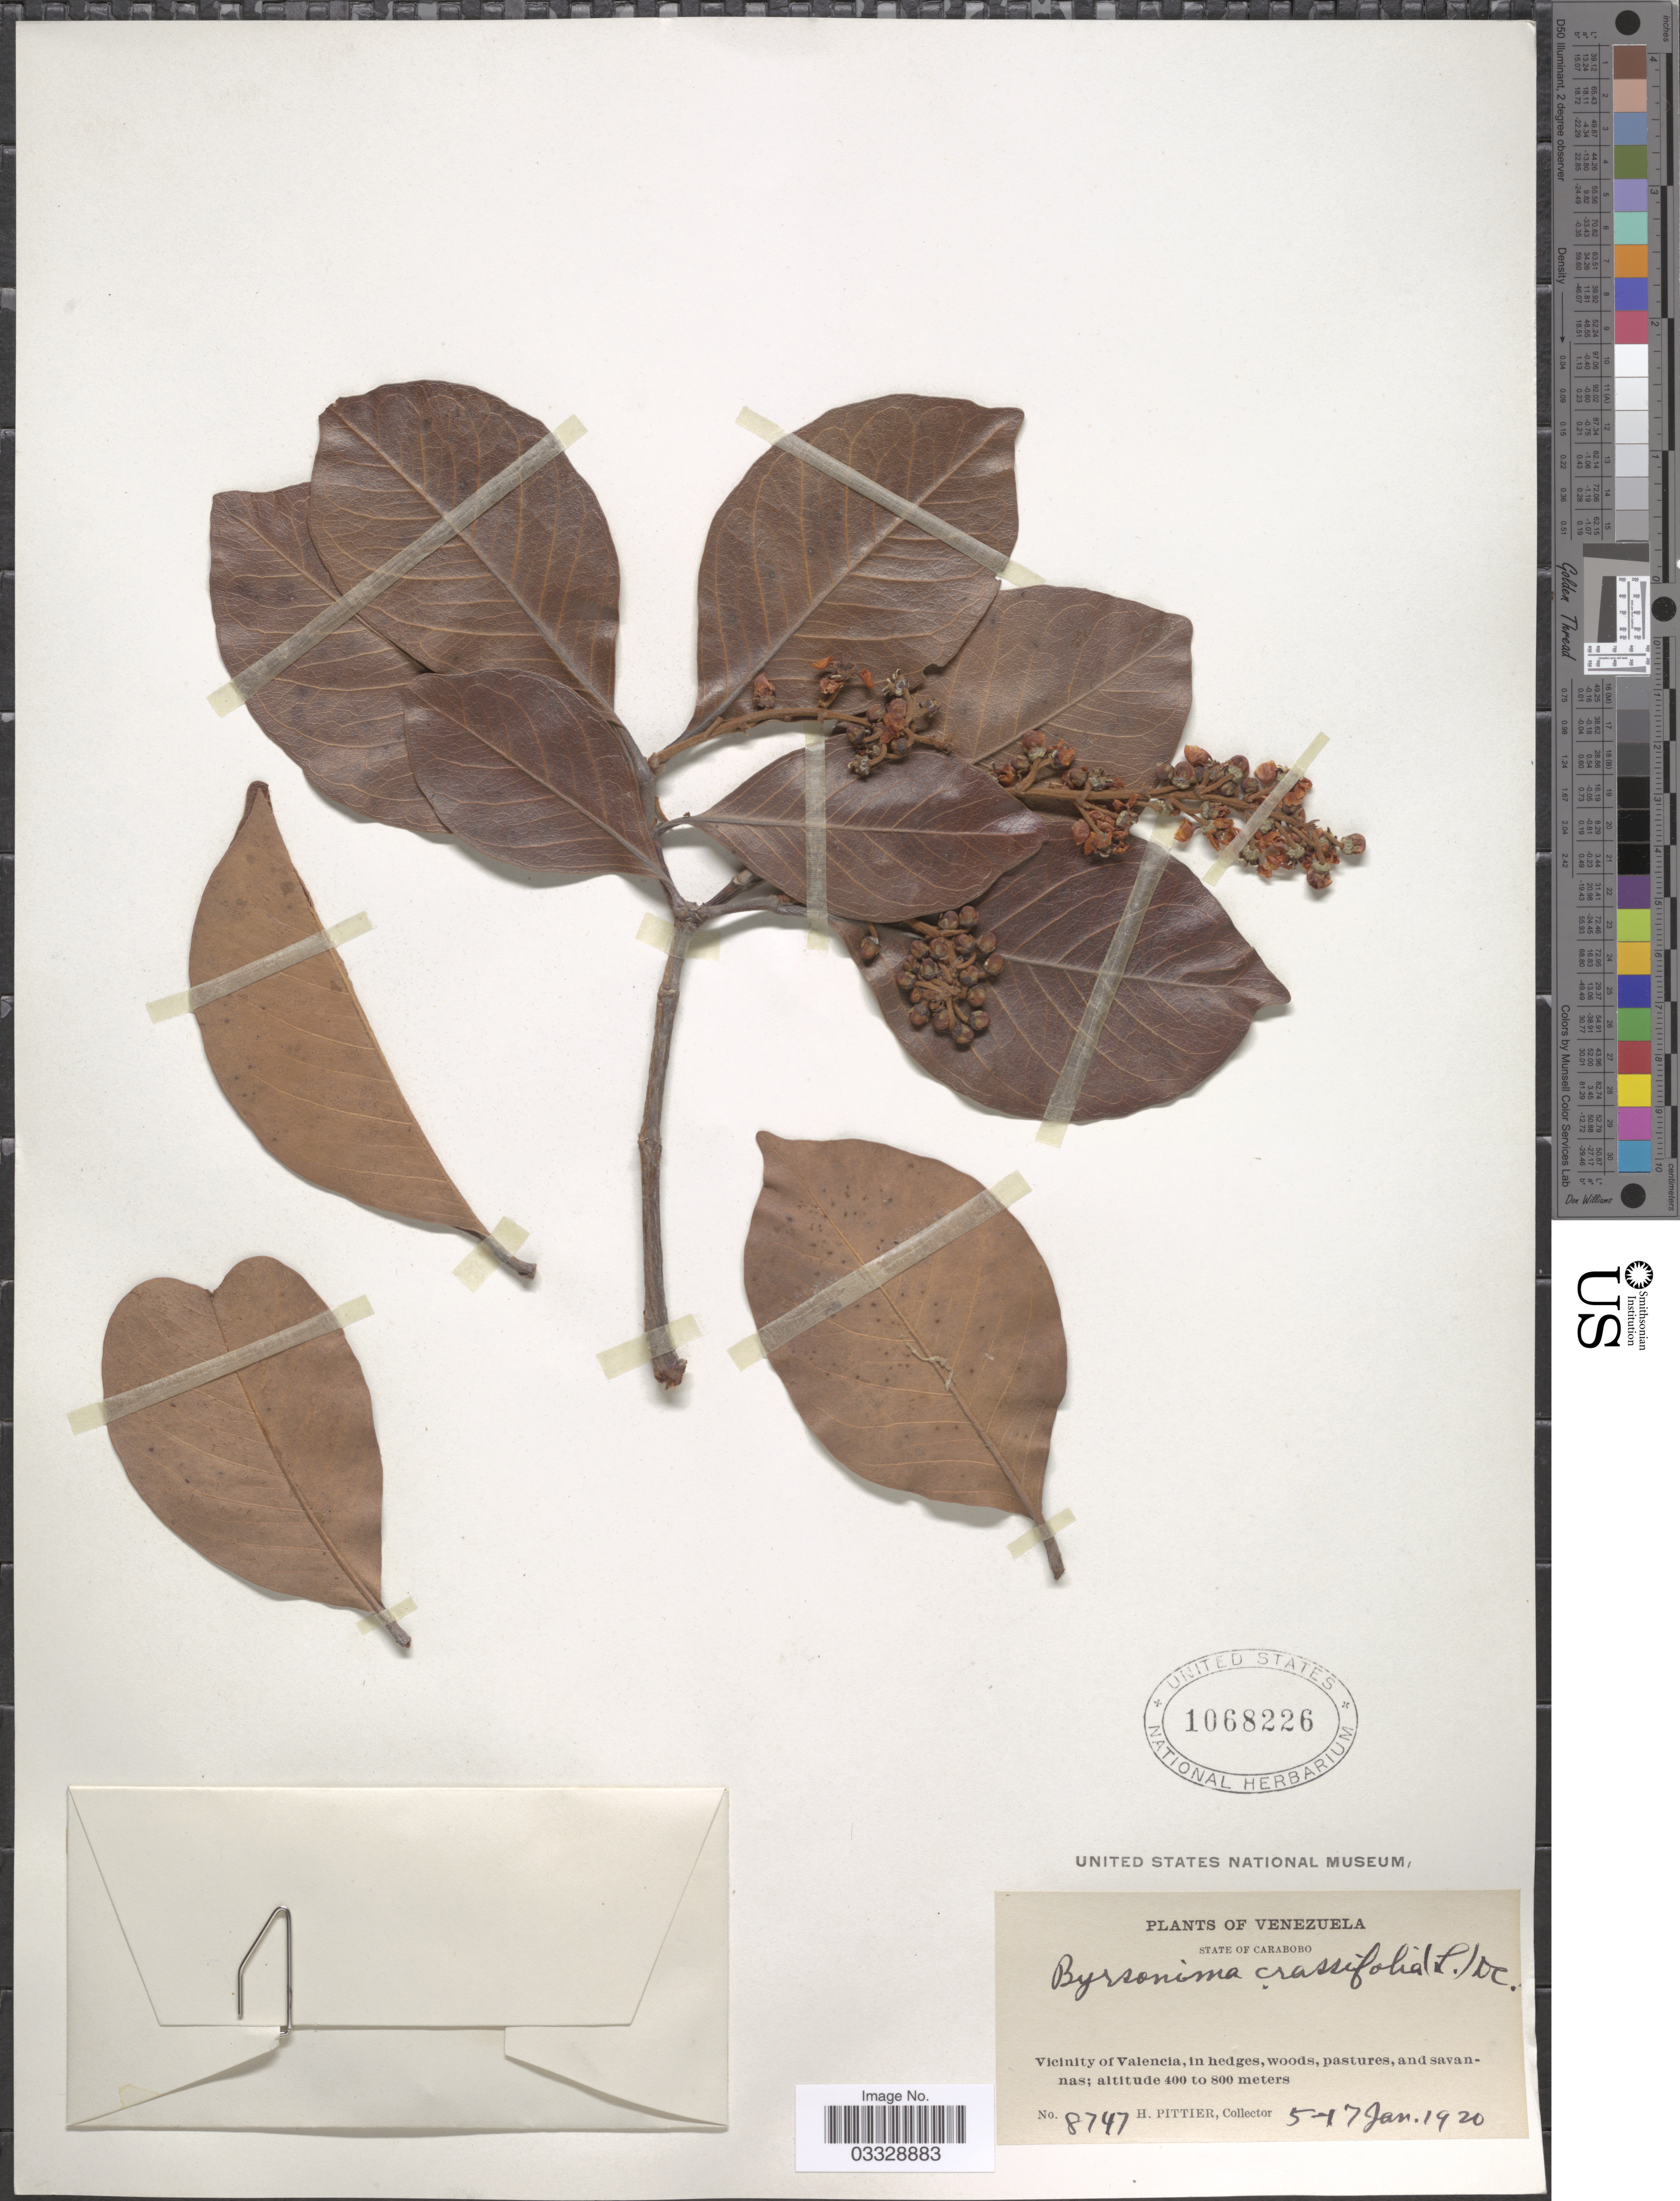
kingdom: Plantae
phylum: Tracheophyta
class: Magnoliopsida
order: Malpighiales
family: Malpighiaceae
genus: Byrsonima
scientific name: Byrsonima crassifolia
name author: (L.) Kunth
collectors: H. F. Pittier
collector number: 8747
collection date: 1920-01-05/1920-01-17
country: Venezuela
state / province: Carabobo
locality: Vicinity of Valencia, in hedges, woods, pastures, and savannas.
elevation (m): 400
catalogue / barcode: US 1068226